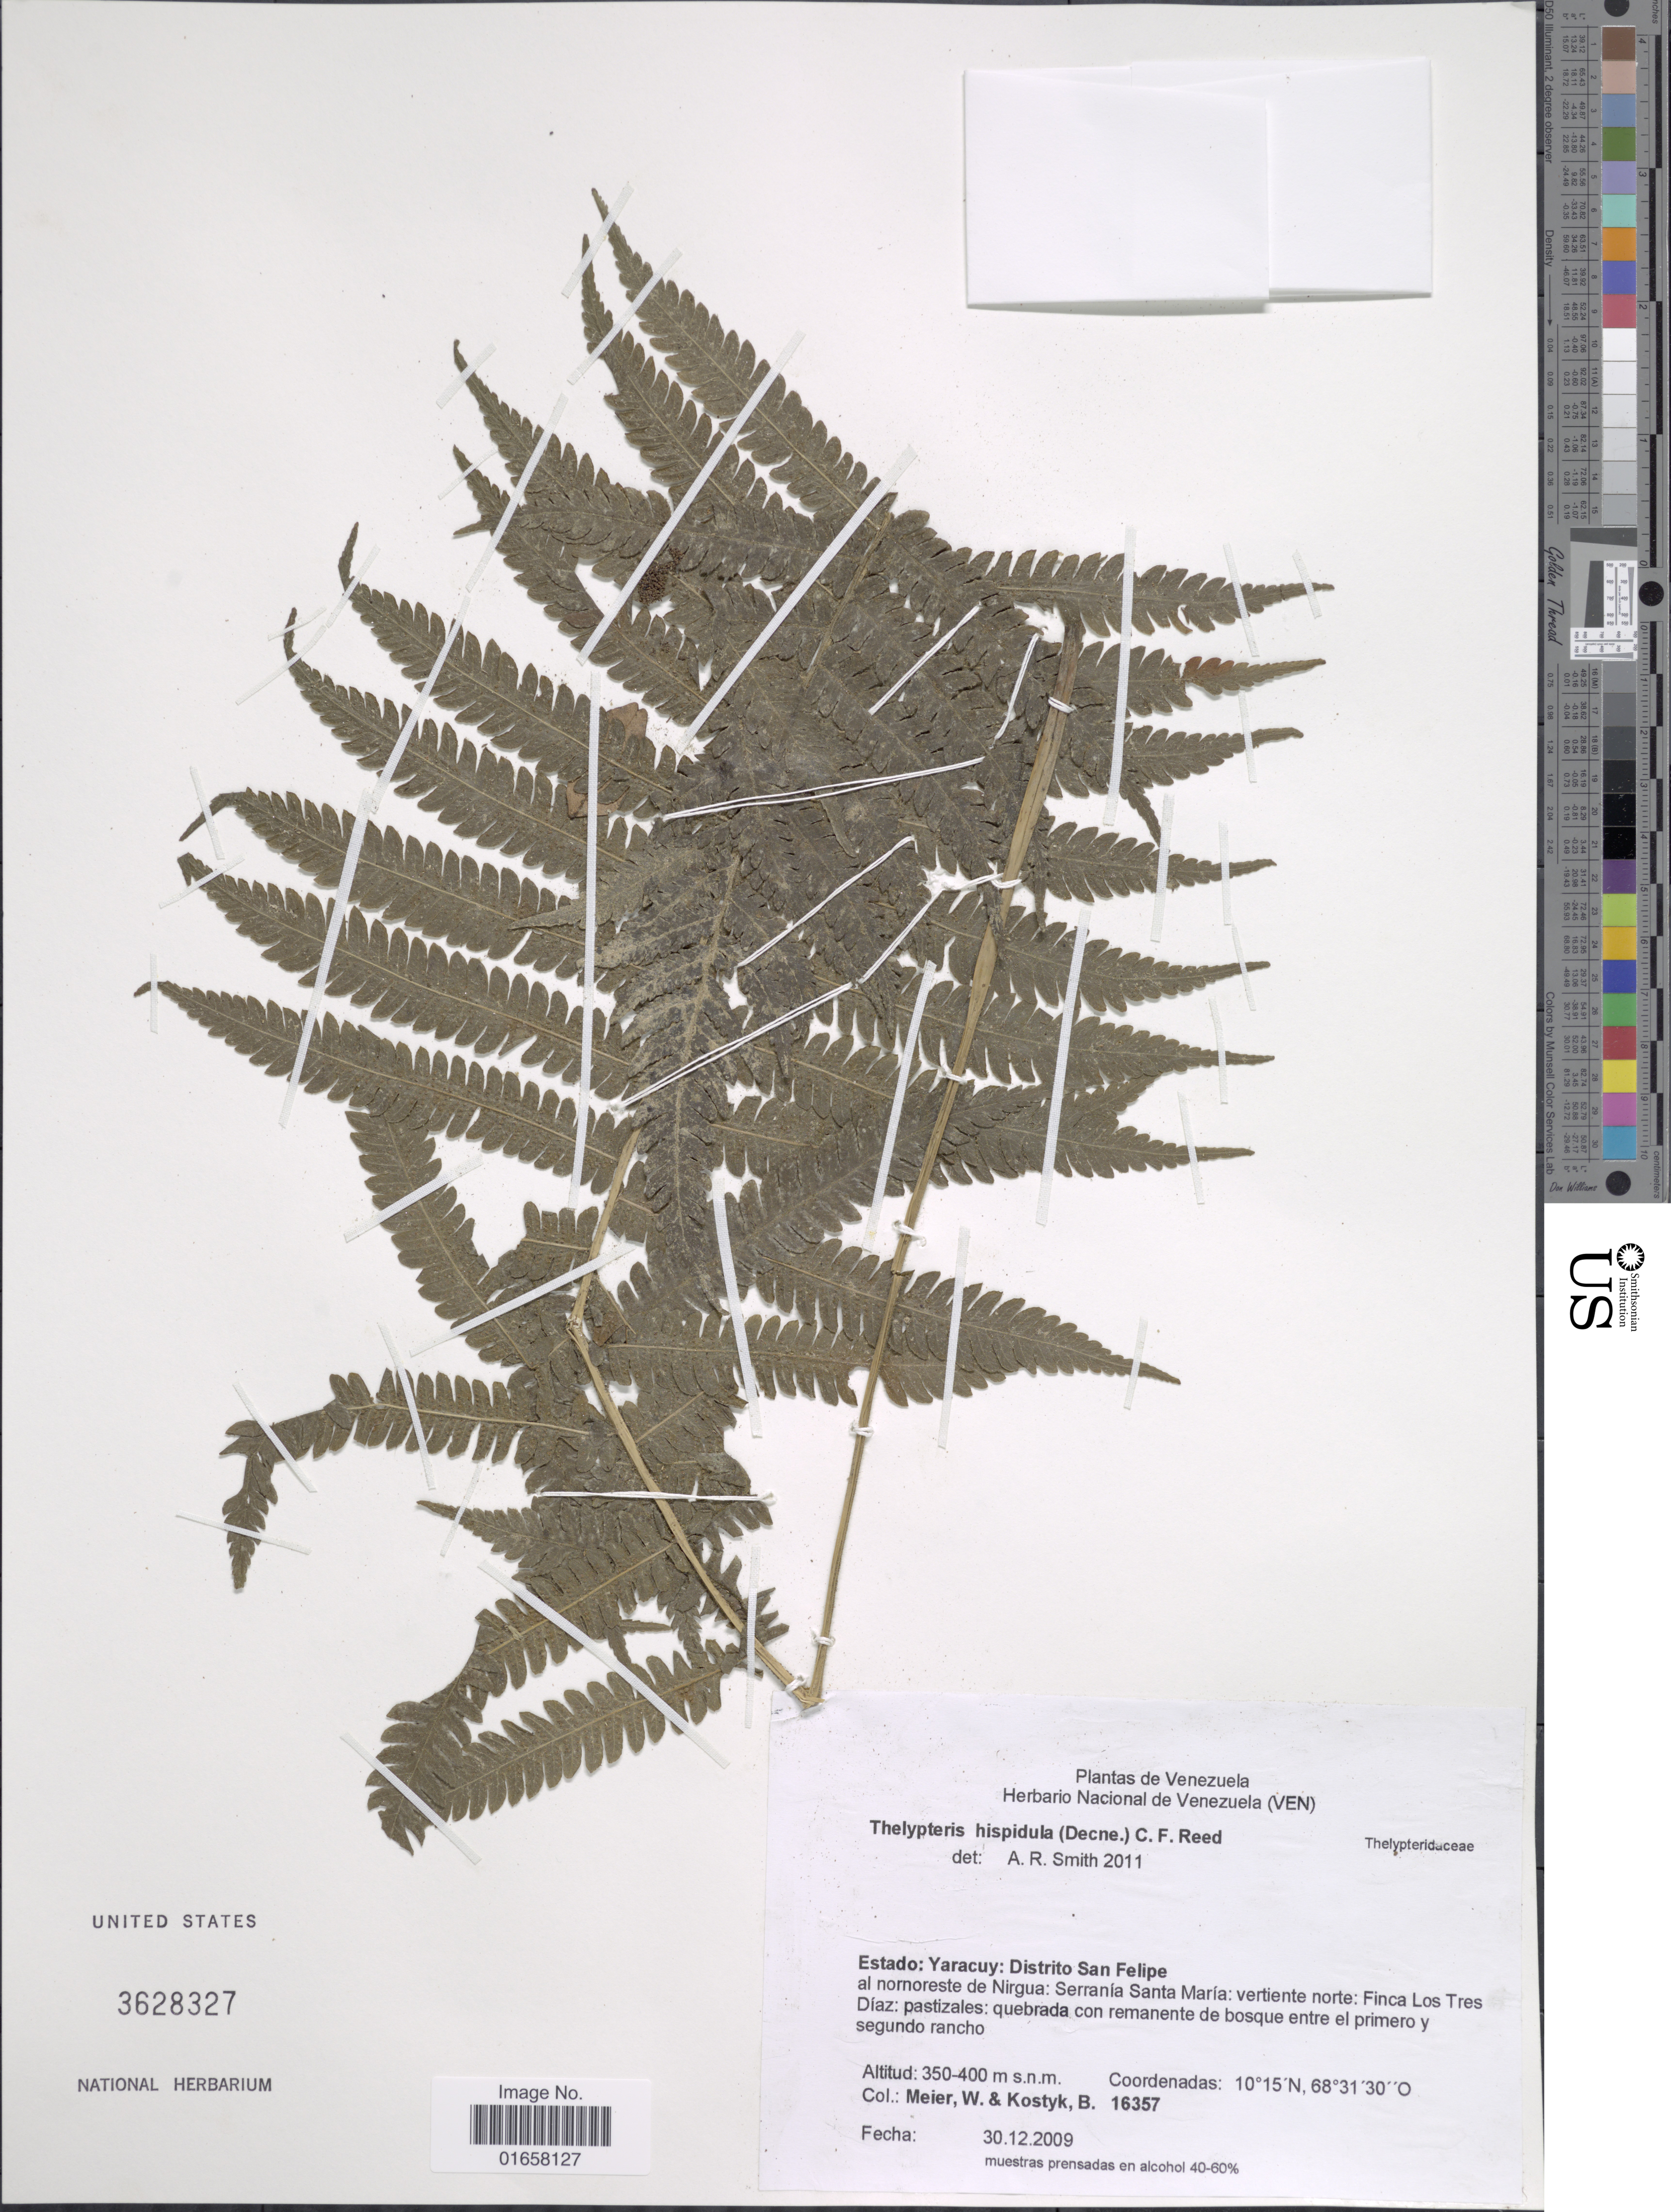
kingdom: Plantae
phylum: Tracheophyta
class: Polypodiopsida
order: Polypodiales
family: Thelypteridaceae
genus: Christella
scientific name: Christella hispidula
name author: (Decne.) Holttum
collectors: W. Meier & B. Kostyk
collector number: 16357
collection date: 2009-12-30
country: Venezuela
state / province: Yaracuy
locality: Venezuela, Estado, Yaracuy: Distrito San Felipe, al nornoreste de Nirgua: Serrania Santa maria: vertiente norte: Finca Los Tres Díaz: pastizales: quebrada con remanente de bosque entre el primero y segundo rancho.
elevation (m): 350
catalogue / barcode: US 3628327